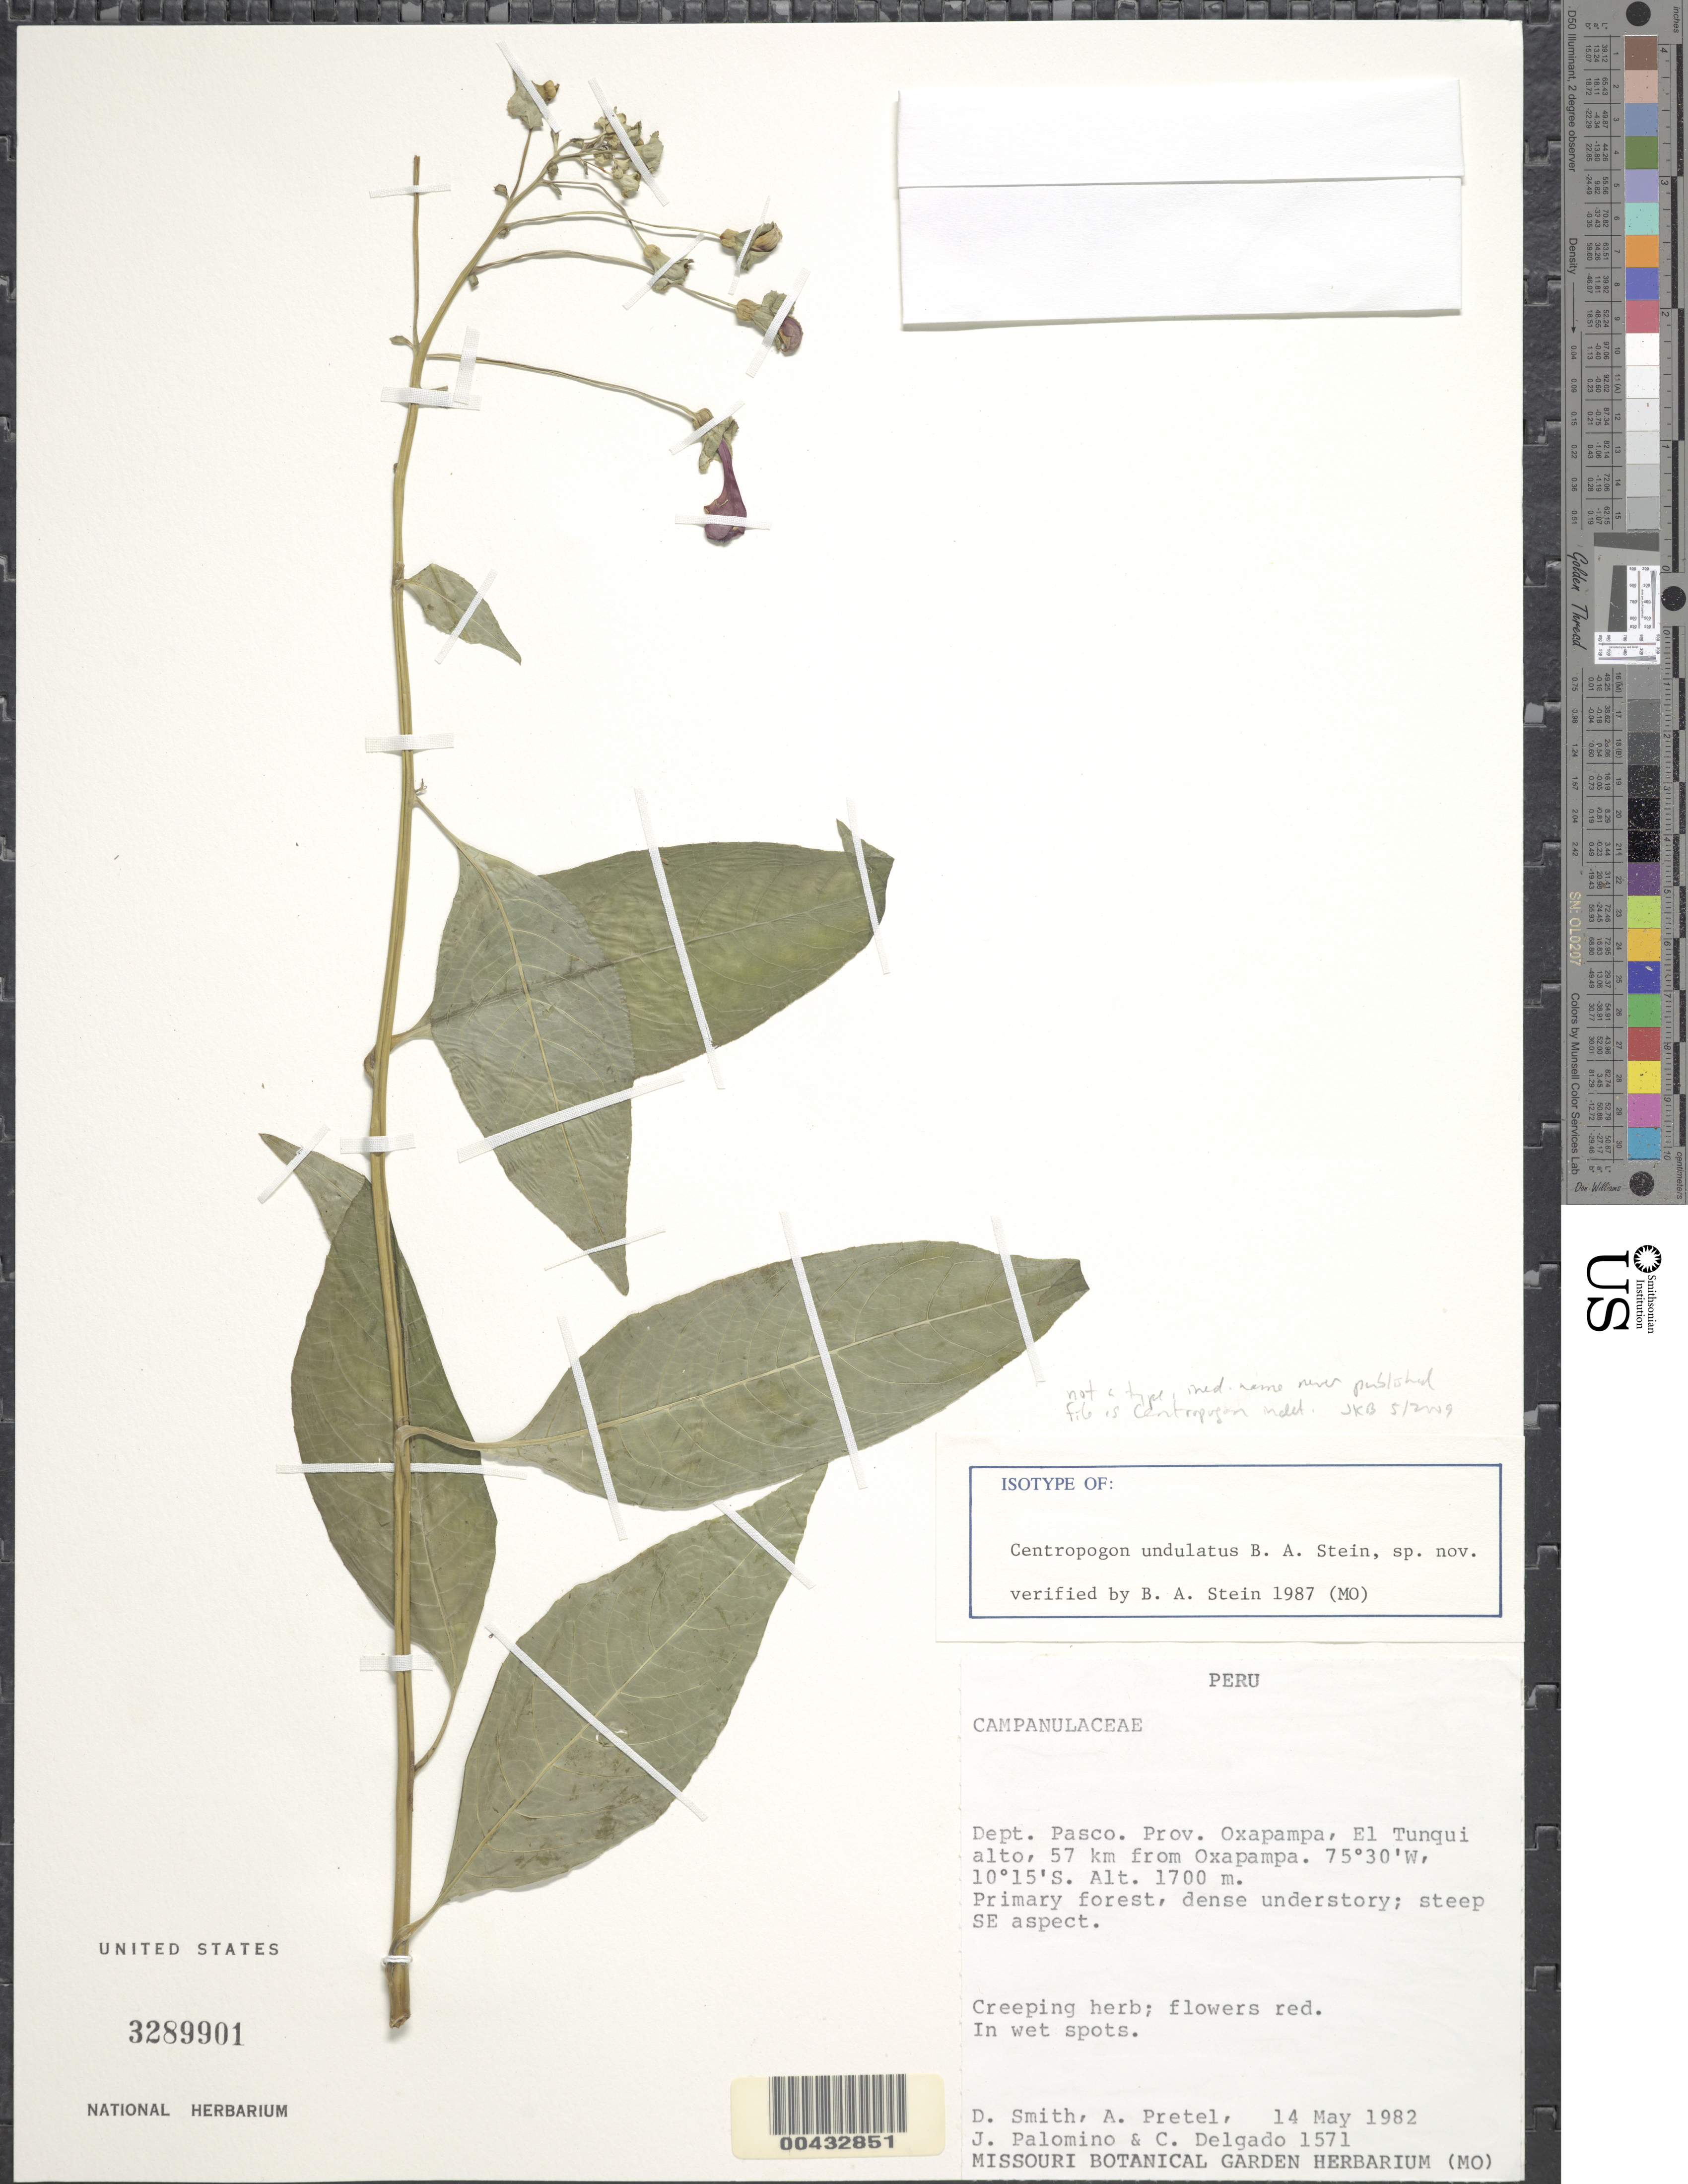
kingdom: Plantae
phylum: Tracheophyta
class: Magnoliopsida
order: Asterales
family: Campanulaceae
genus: Centropogon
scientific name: Centropogon sp.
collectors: D. Smith, J. Palomino & C. Delgado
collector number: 1571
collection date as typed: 14 May 1982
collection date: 1982-05-14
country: Peru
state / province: Pasco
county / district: Oxapampa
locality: El Tunqui Alto, 57 km from Oxapampa.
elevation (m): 1700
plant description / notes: Specimen annotated as "isotype" of Centropogon undulatus B.A.Stein, sp. nov. Not a type, name never published.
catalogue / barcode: US 3289901